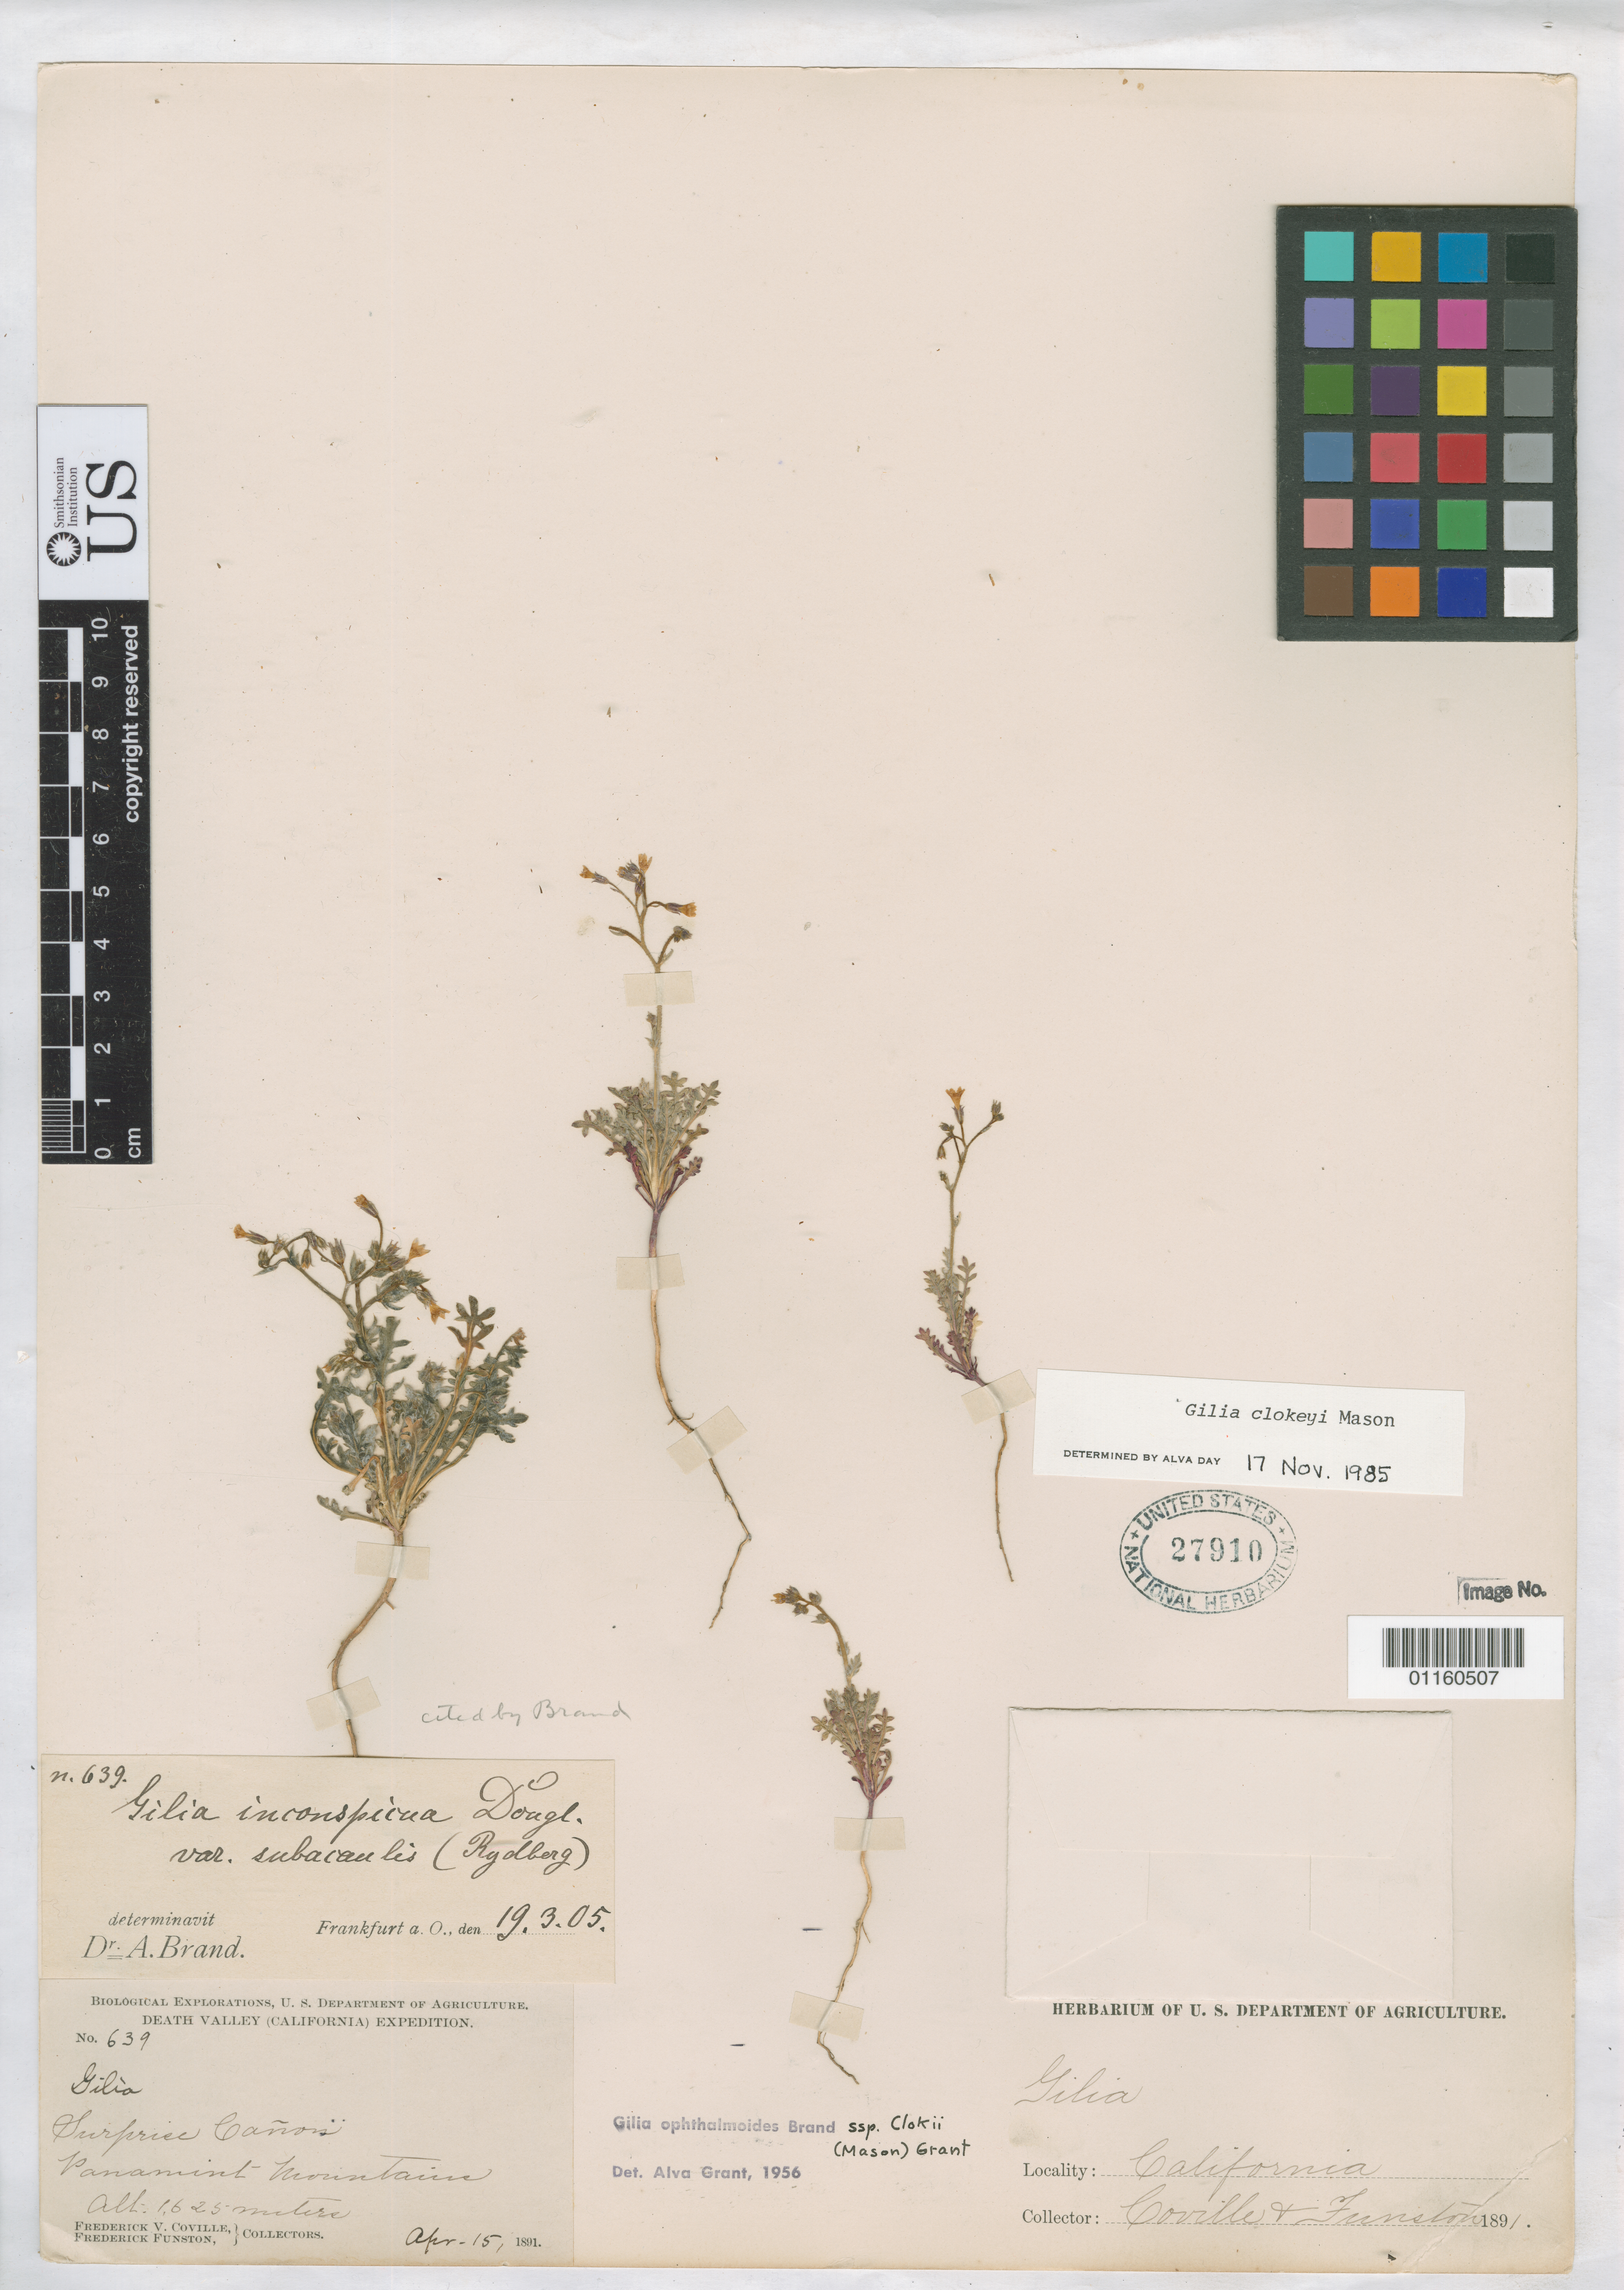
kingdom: Plantae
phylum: Tracheophyta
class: Magnoliopsida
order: Ericales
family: Polemoniaceae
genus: Gilia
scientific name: Gilia clokeyi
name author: H. Mason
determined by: Day, A.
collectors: F. V. Coville & F. Funston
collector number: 639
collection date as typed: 15 Apr 1891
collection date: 1891-04-15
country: United States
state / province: California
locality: Surprise Canyon, Panamint Mts.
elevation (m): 1625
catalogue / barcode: US 27910